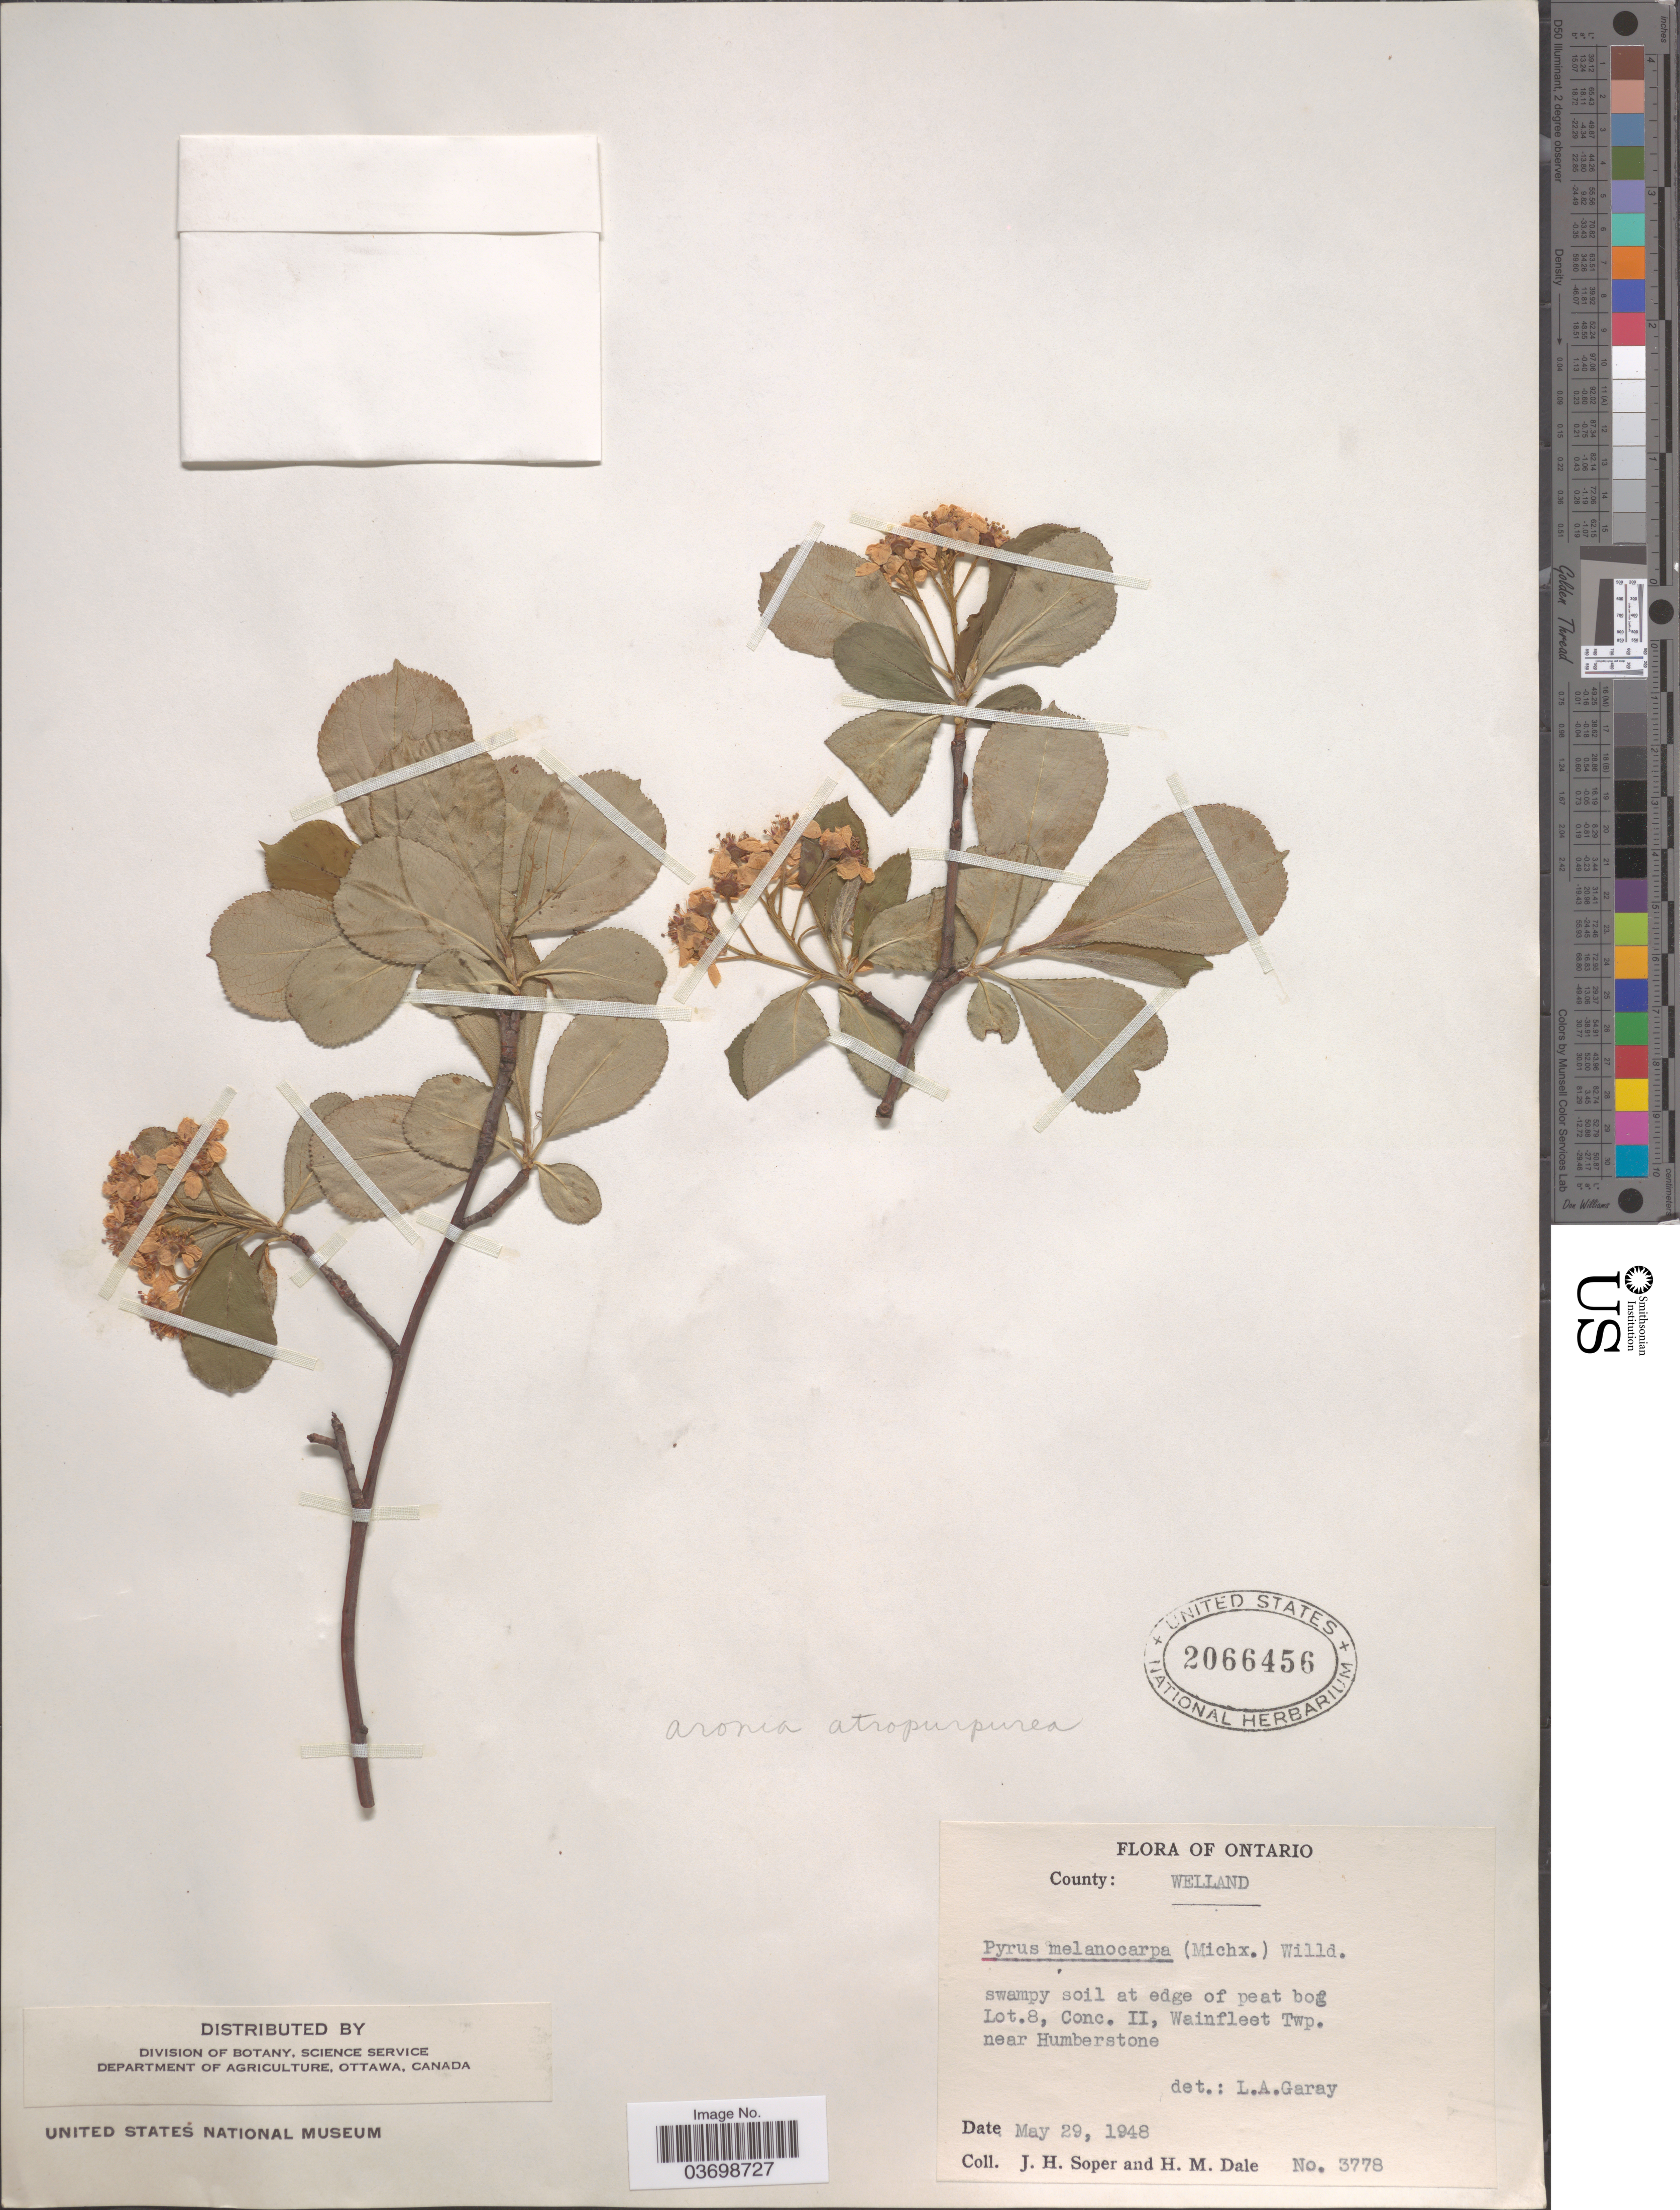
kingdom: Plantae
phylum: Tracheophyta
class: Magnoliopsida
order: Rosales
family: Rosaceae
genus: Aronia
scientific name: Aronia x prunifolia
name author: (Marshall) Rehder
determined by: Strong, M. T., (US), Smithsonian Institution - National Museum of Natural History (UNITED STATES)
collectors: J. H. Soper & H. M. Dale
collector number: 3778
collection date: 1948-05-29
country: Canada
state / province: Ontario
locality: County: Welland. Lot. 8, Conc. II, Wainfleet Twp. near Humberstone.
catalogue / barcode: US 2066456